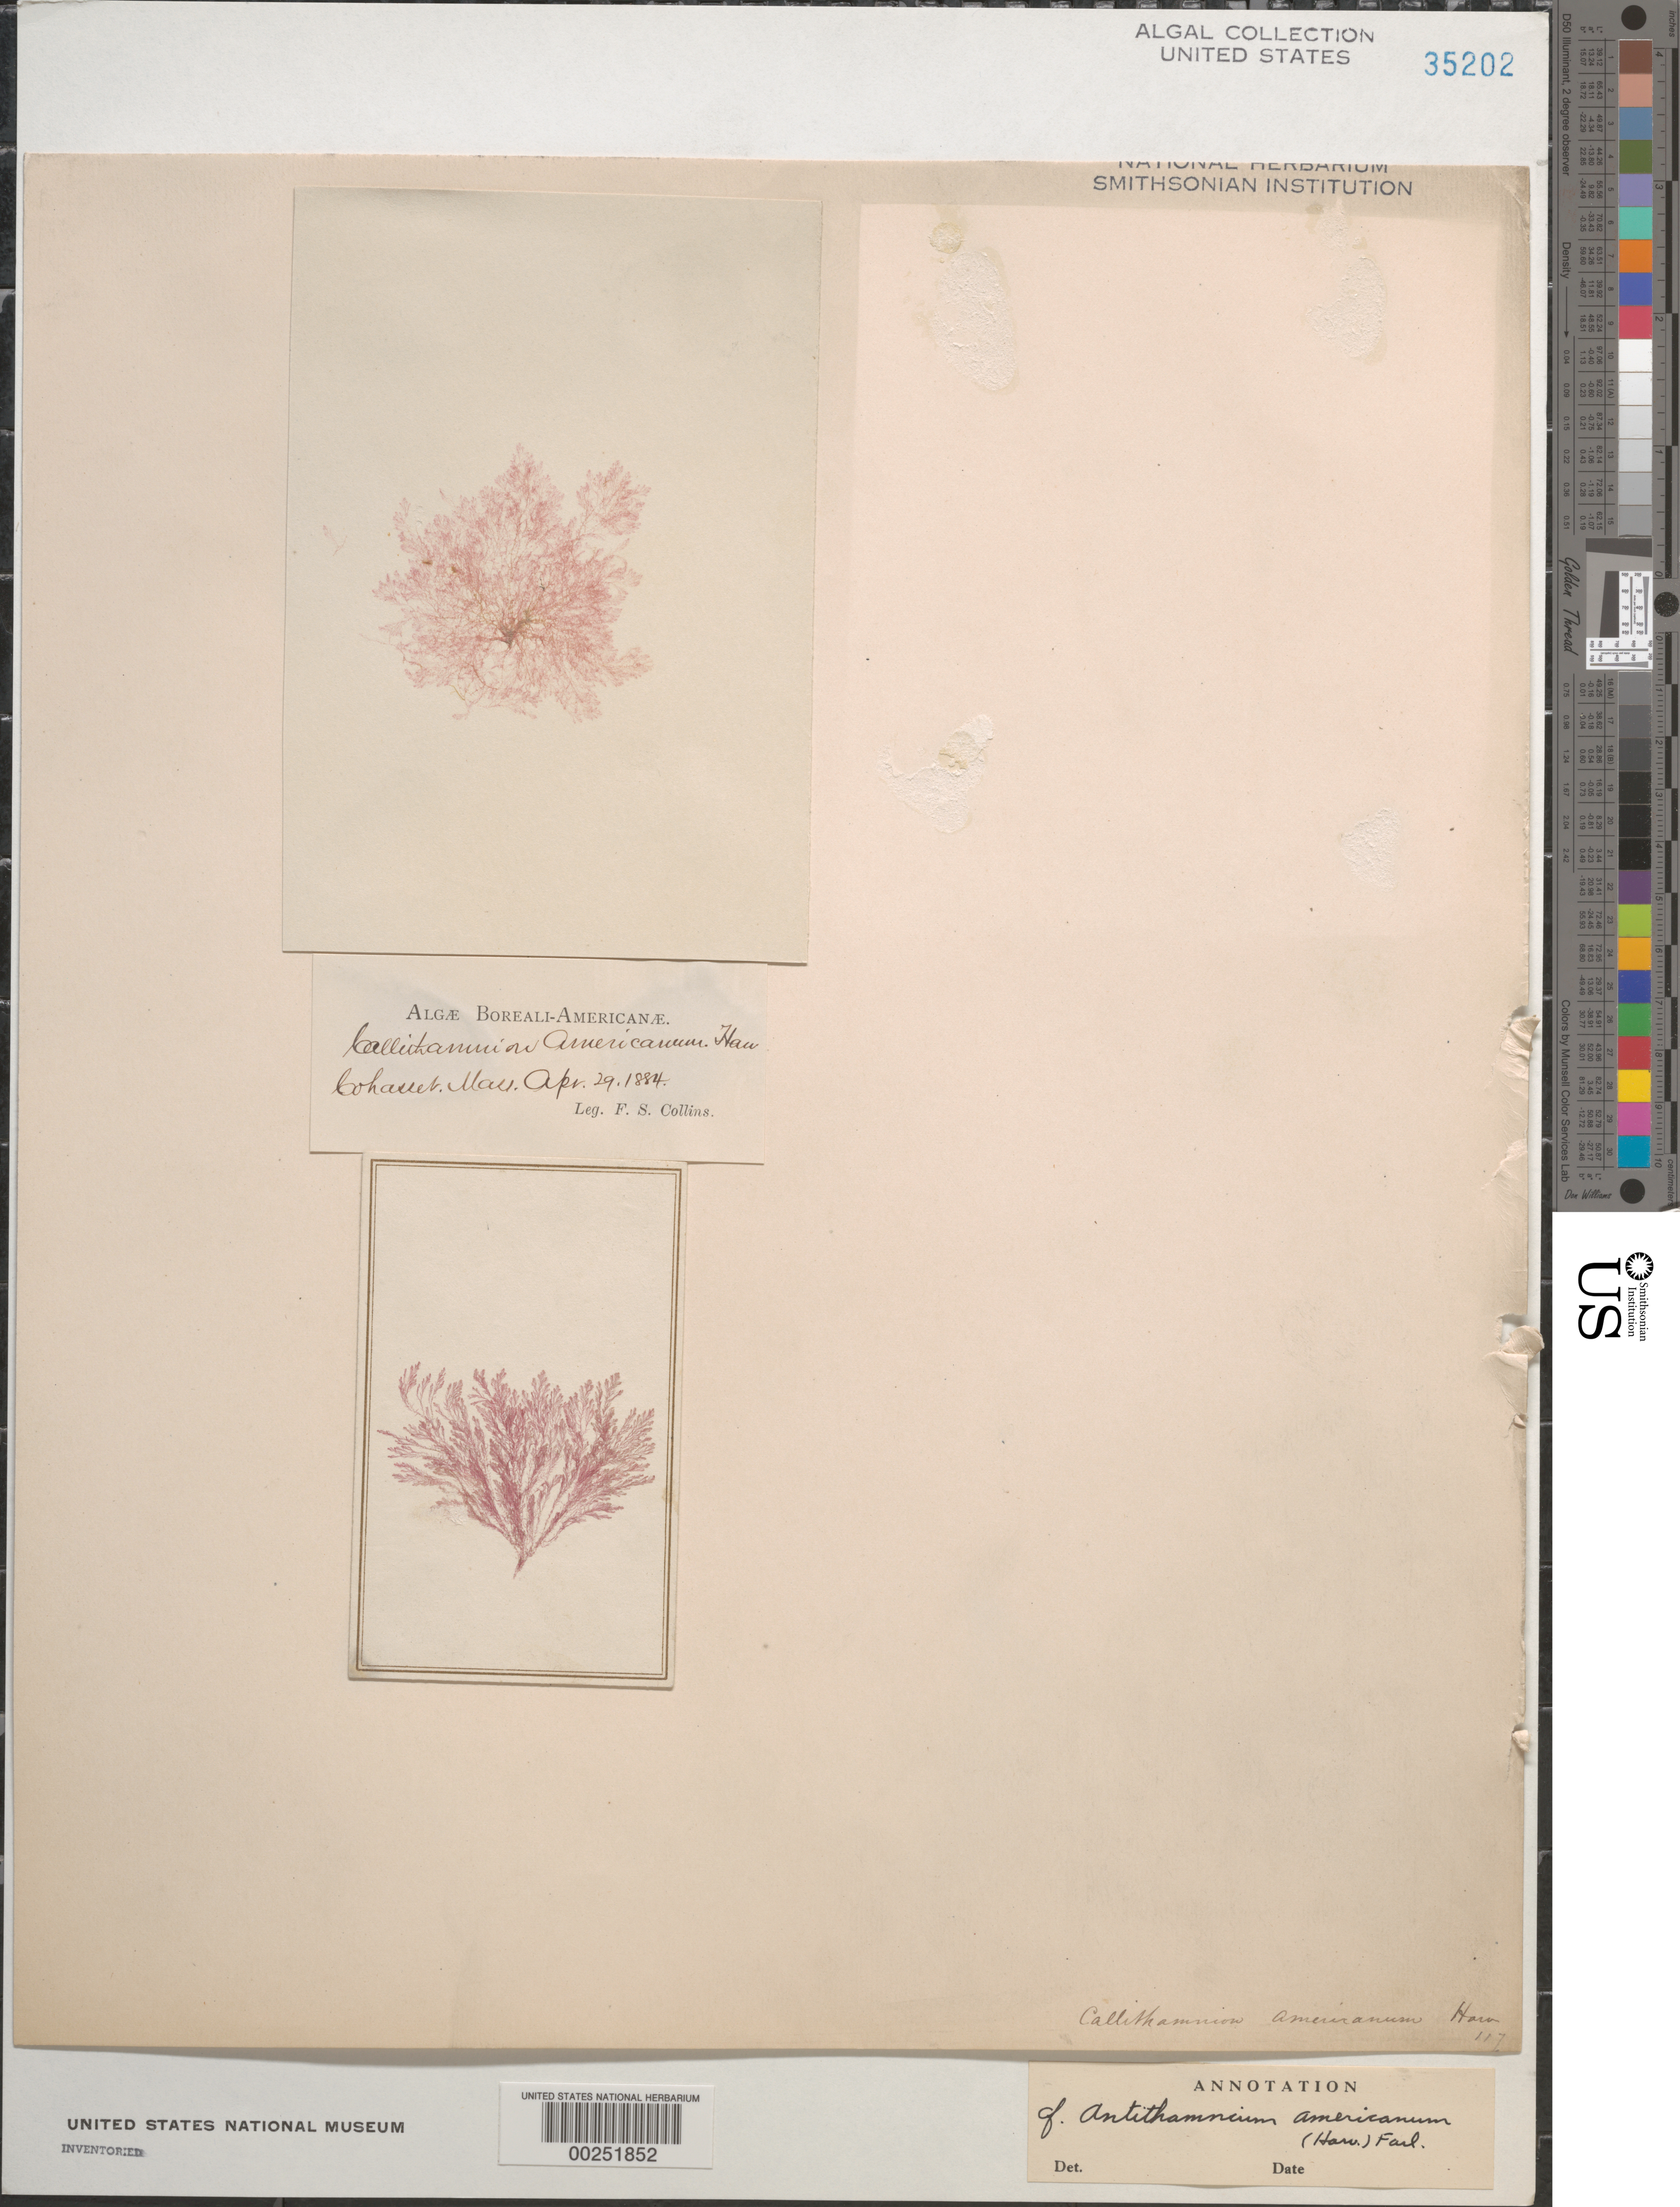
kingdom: Plantae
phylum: Rhodophyta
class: Florideophyceae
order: Ceramiales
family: Ceramiaceae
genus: Scagelia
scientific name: Scagelia americana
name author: (Harv.) A. Athanasiadis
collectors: F. Collins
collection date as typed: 29 Apr 1884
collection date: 1884-04-29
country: United States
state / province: Massachusetts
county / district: Norfolk County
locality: Cohasset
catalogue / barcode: US 35202